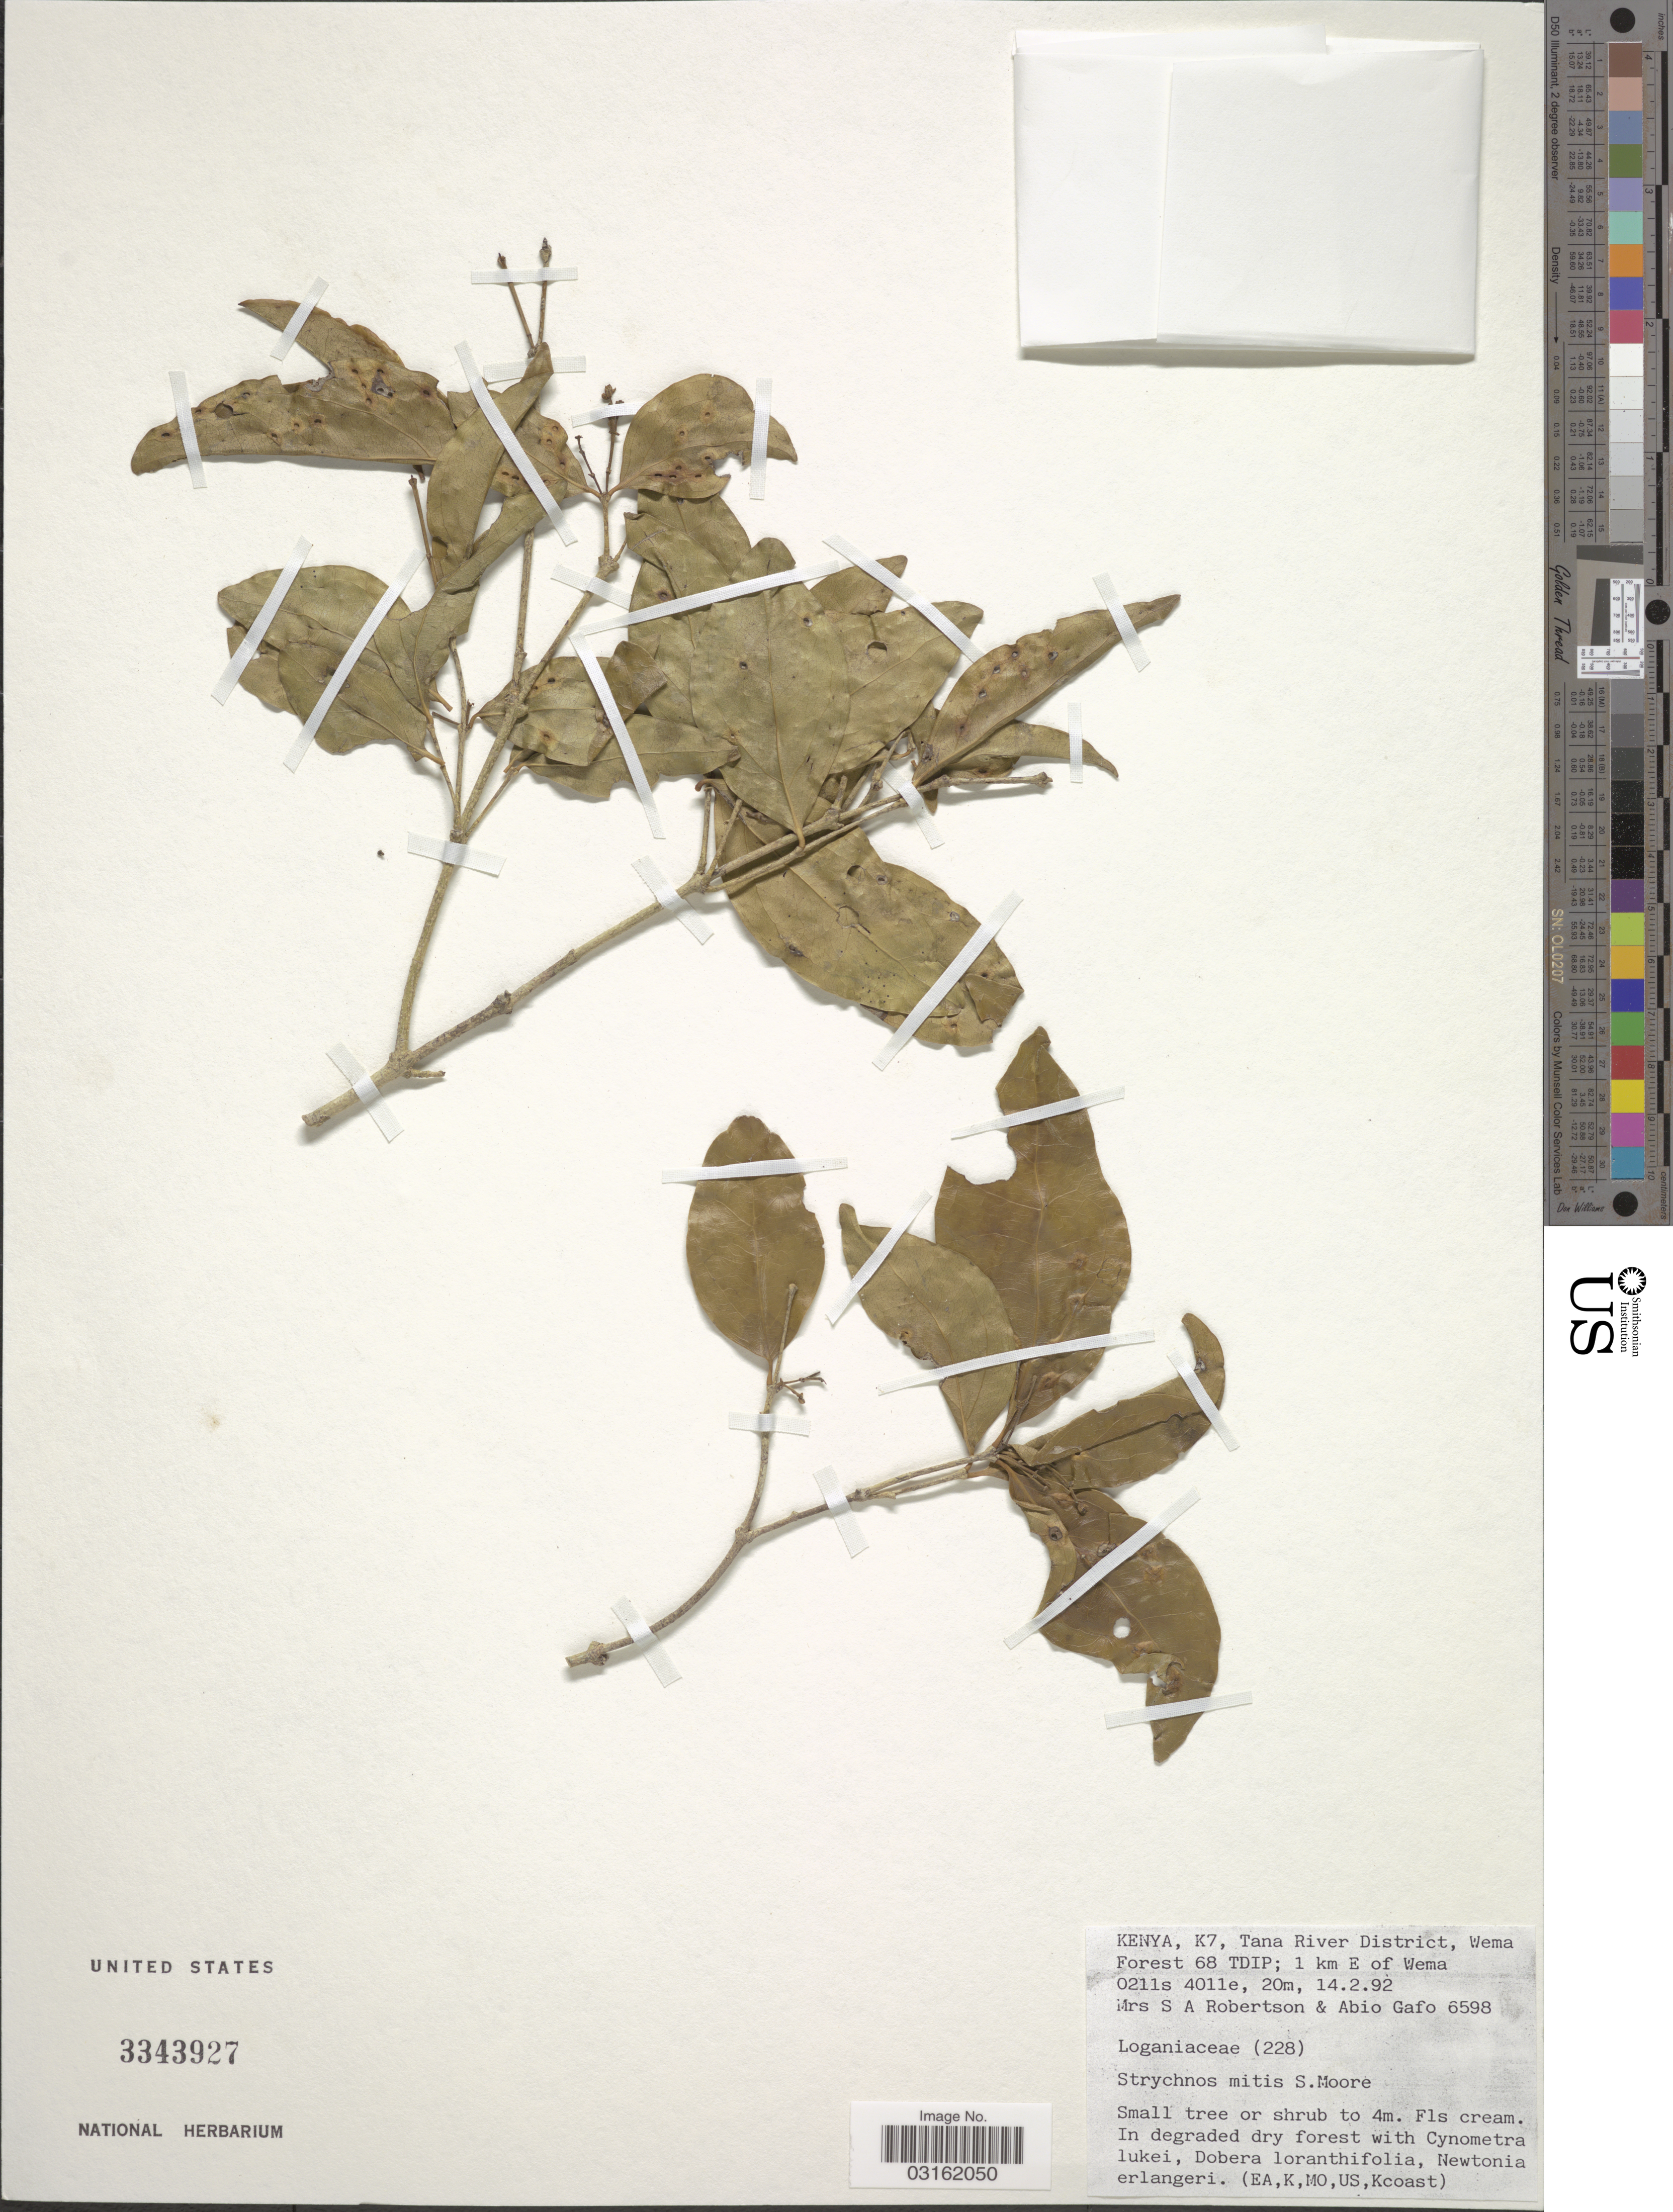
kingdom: Plantae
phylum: Tracheophyta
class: Magnoliopsida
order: Gentianales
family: Loganiaceae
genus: Strychnos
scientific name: Strychnos mitis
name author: S. Moore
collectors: S. Robertson & A. Gafo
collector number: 6598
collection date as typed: Transcribed d/m/y: 14/2/92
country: Kenya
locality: K7, Tana River District, Wema Forest 68 TDIP; 1 km E of Wema.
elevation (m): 20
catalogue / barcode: US 3343927